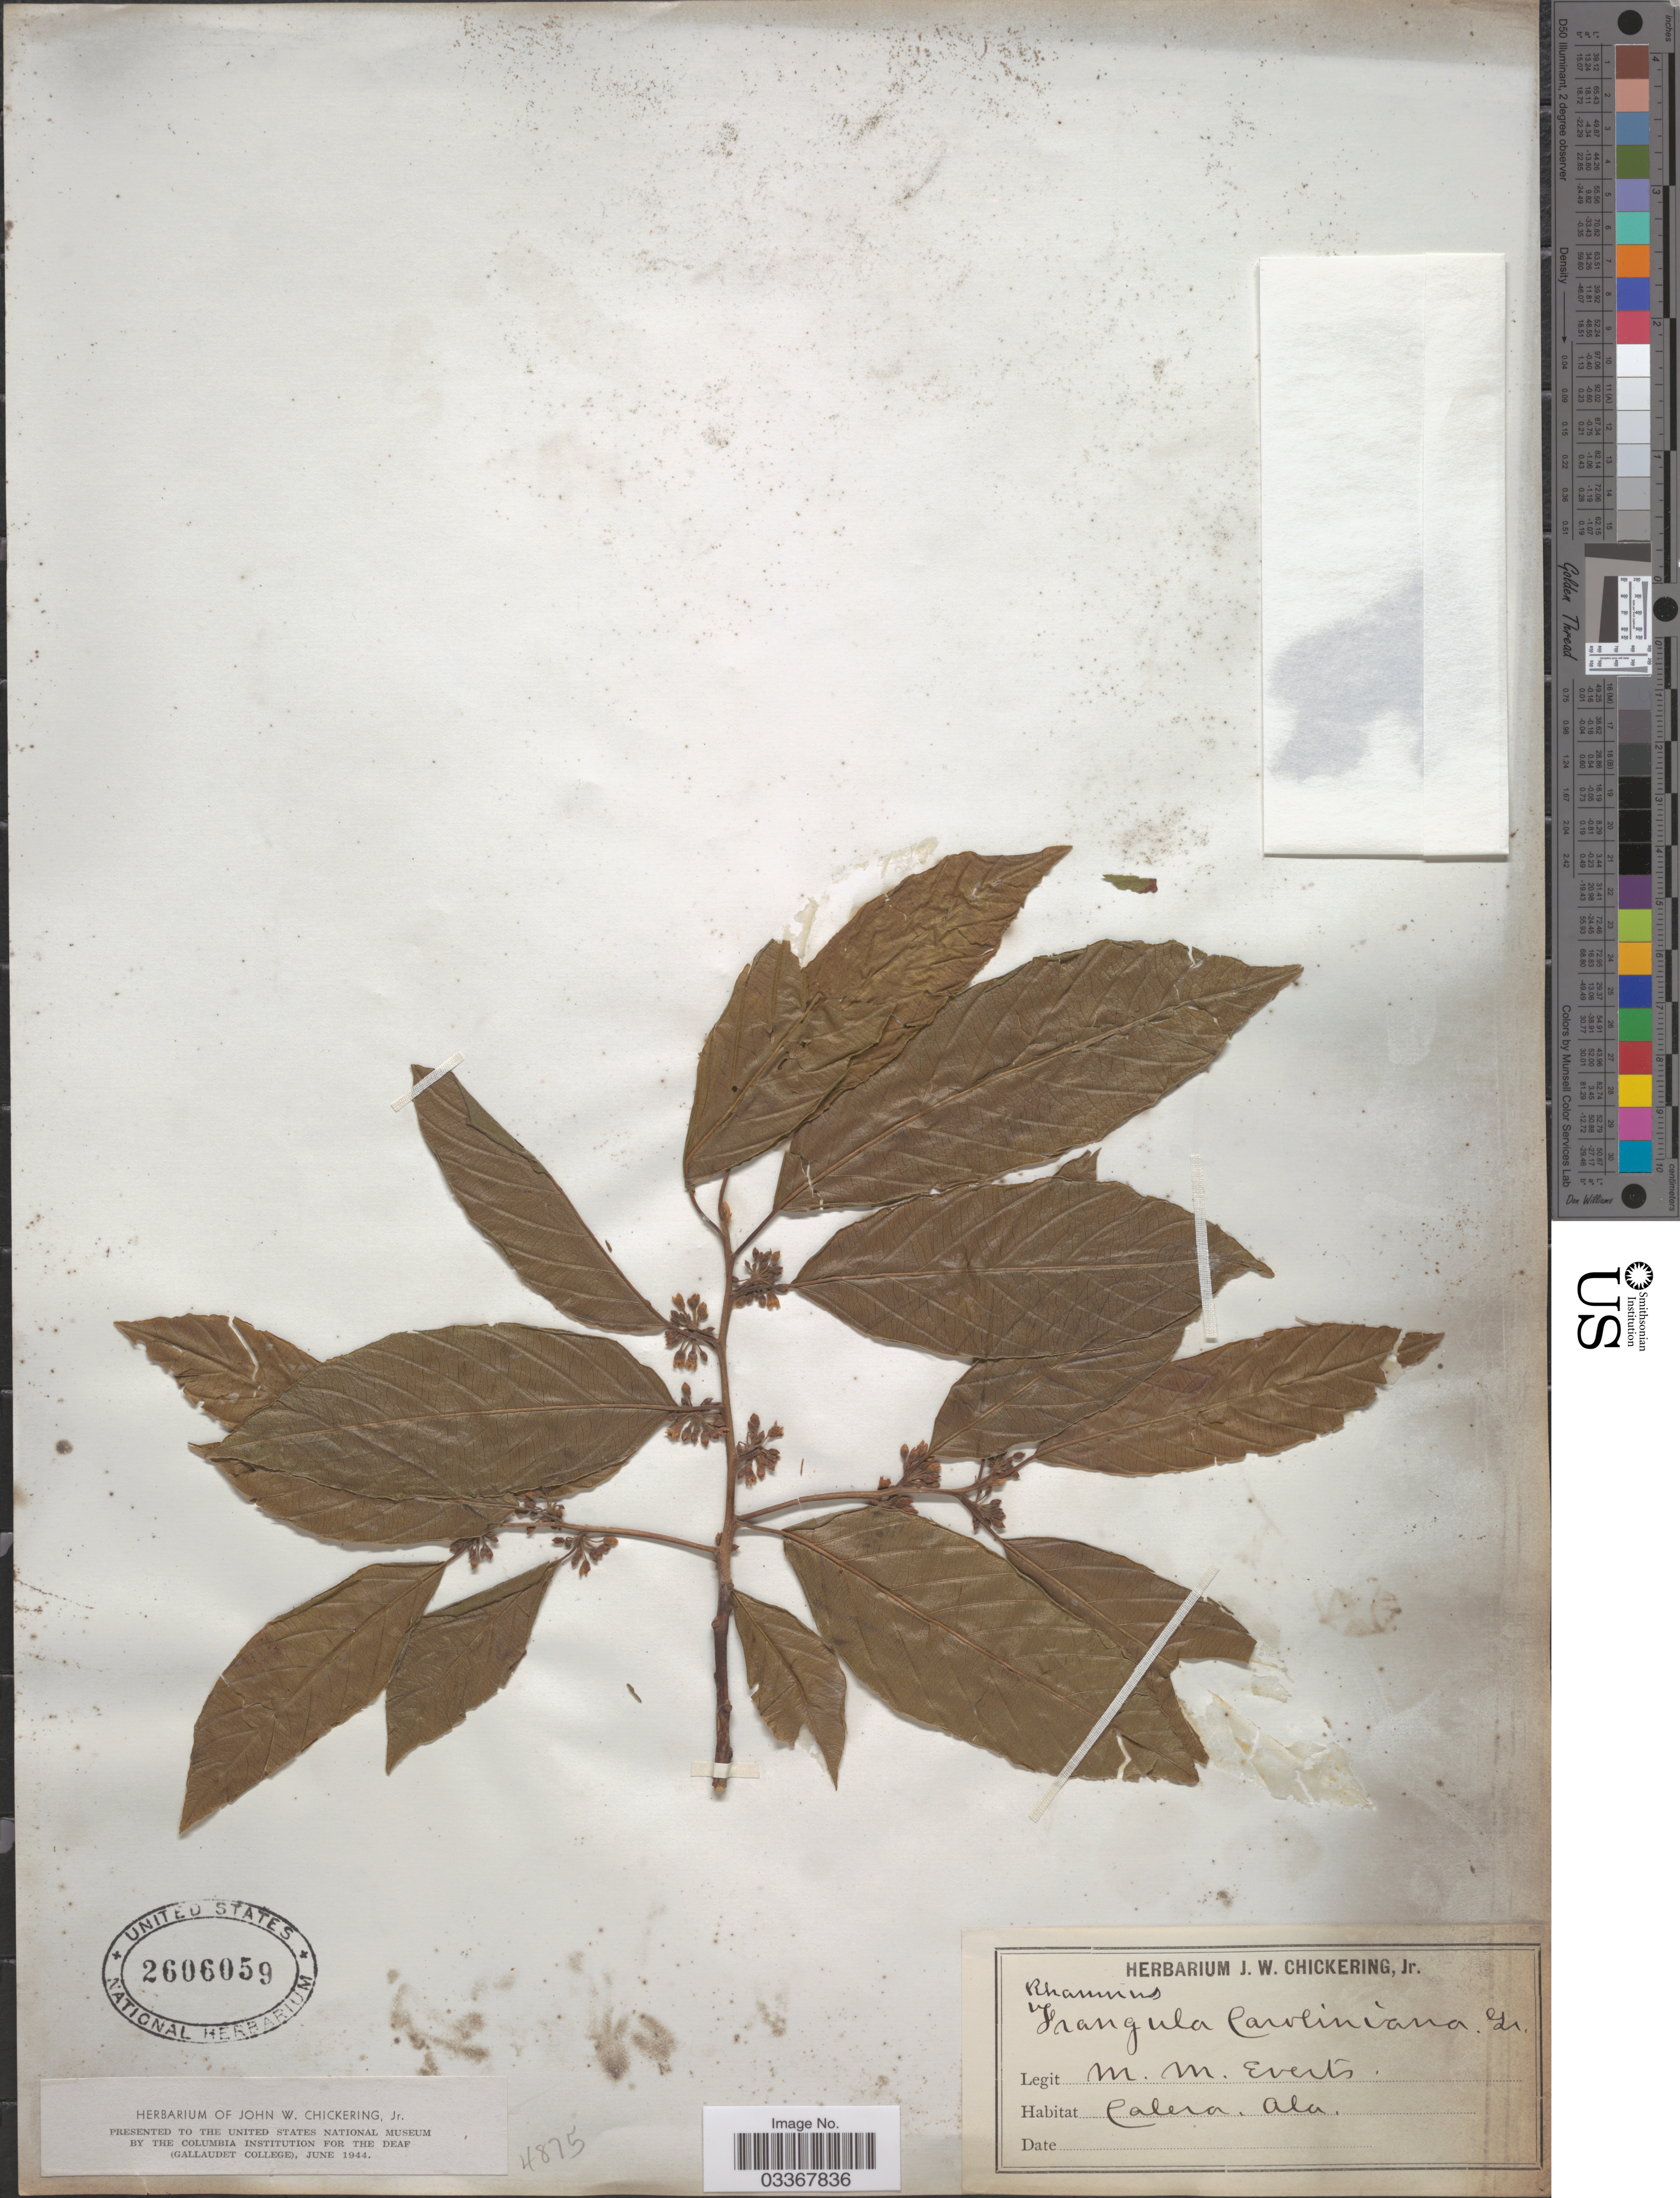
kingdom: Plantae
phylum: Tracheophyta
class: Magnoliopsida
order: Rosales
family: Rhamnaceae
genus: Frangula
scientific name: Frangula caroliniana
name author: (Walter) A. Gray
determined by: Strong, Mark T., (BOT), Smithsonian Institution - National Museum of Natural History (UNITED STATES)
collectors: M. Everts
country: United States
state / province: Alabama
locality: Calera.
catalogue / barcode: US 2606059